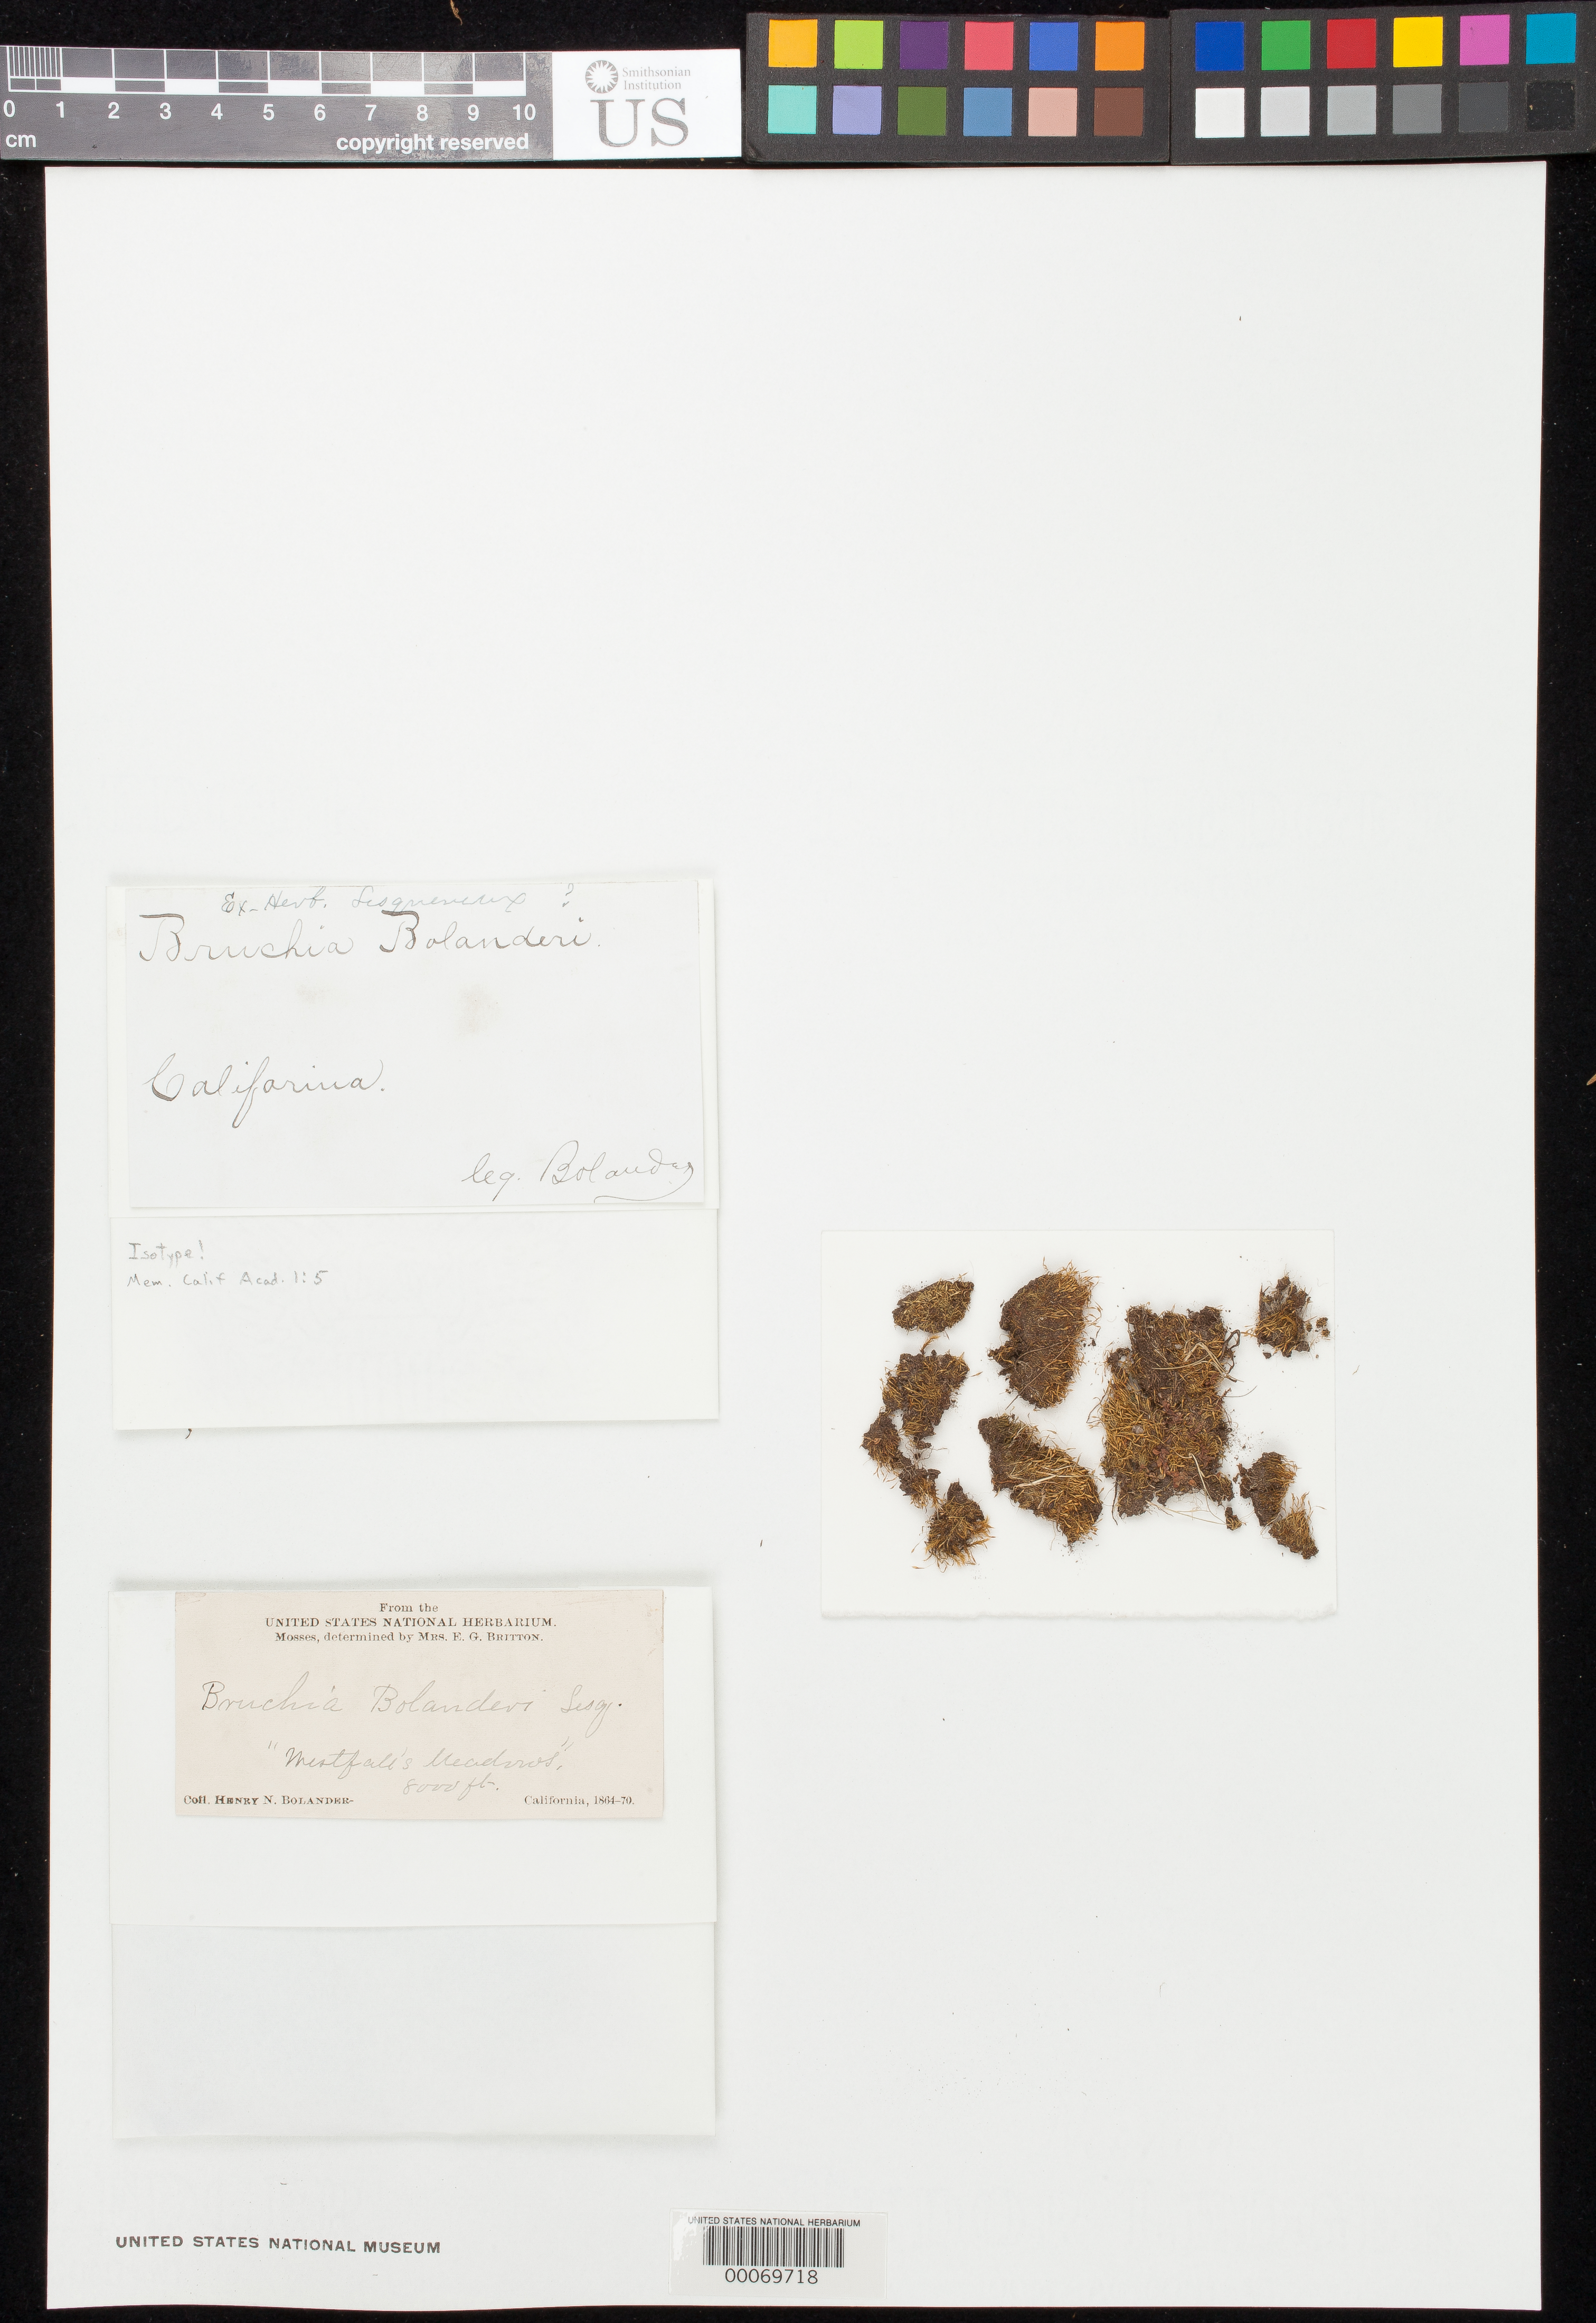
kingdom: Plantae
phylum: Bryophyta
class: Bryopsida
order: Dicranales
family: Bruchiaceae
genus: Bruchia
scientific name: Bruchia bolanderi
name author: Lesq.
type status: Isotype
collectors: H. Bolander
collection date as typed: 1864 to -- --- 1870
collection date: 1864/1870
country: United States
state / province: California